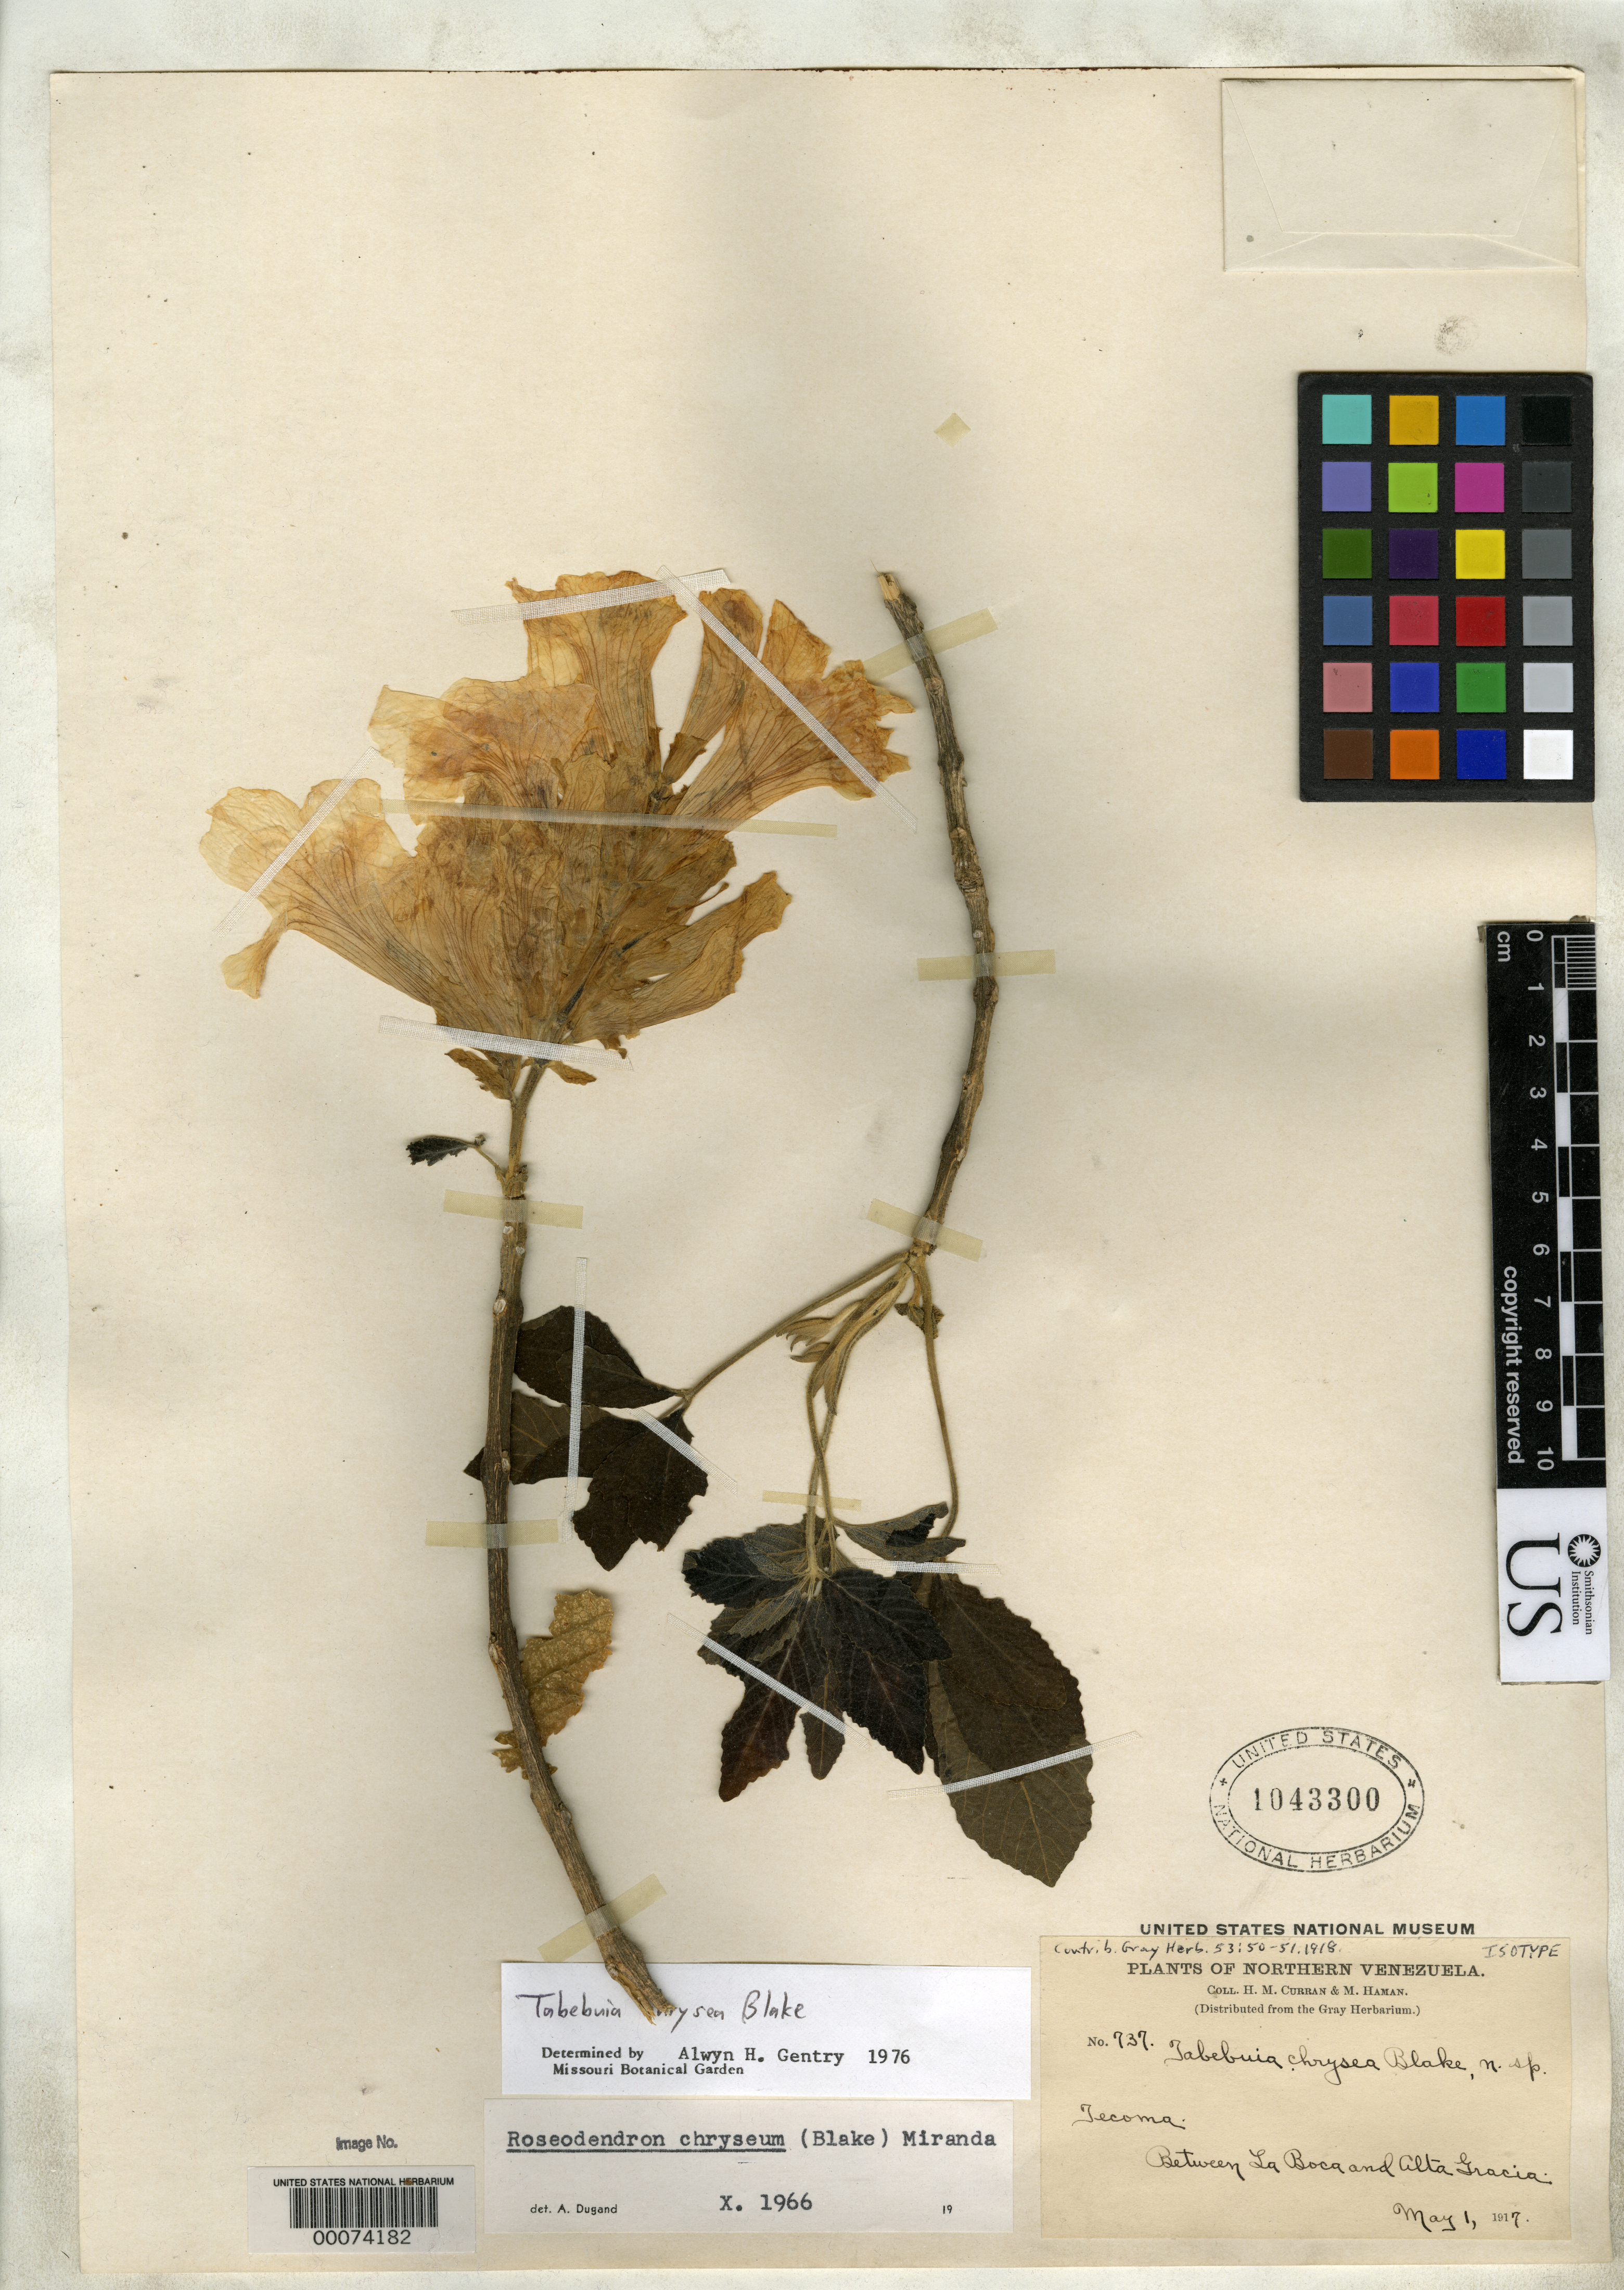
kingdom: Plantae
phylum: Tracheophyta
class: Magnoliopsida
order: Lamiales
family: Bignoniaceae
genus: Tabebuia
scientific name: Tabebuia chrysea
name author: S.F. Blake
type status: Isotype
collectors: H. M. Curran & M. Haman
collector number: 737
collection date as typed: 01 May 1917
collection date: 1917-05-01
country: Venezuela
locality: Tecoma, between La Boca and Alta Gracia.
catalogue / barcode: US 1043300